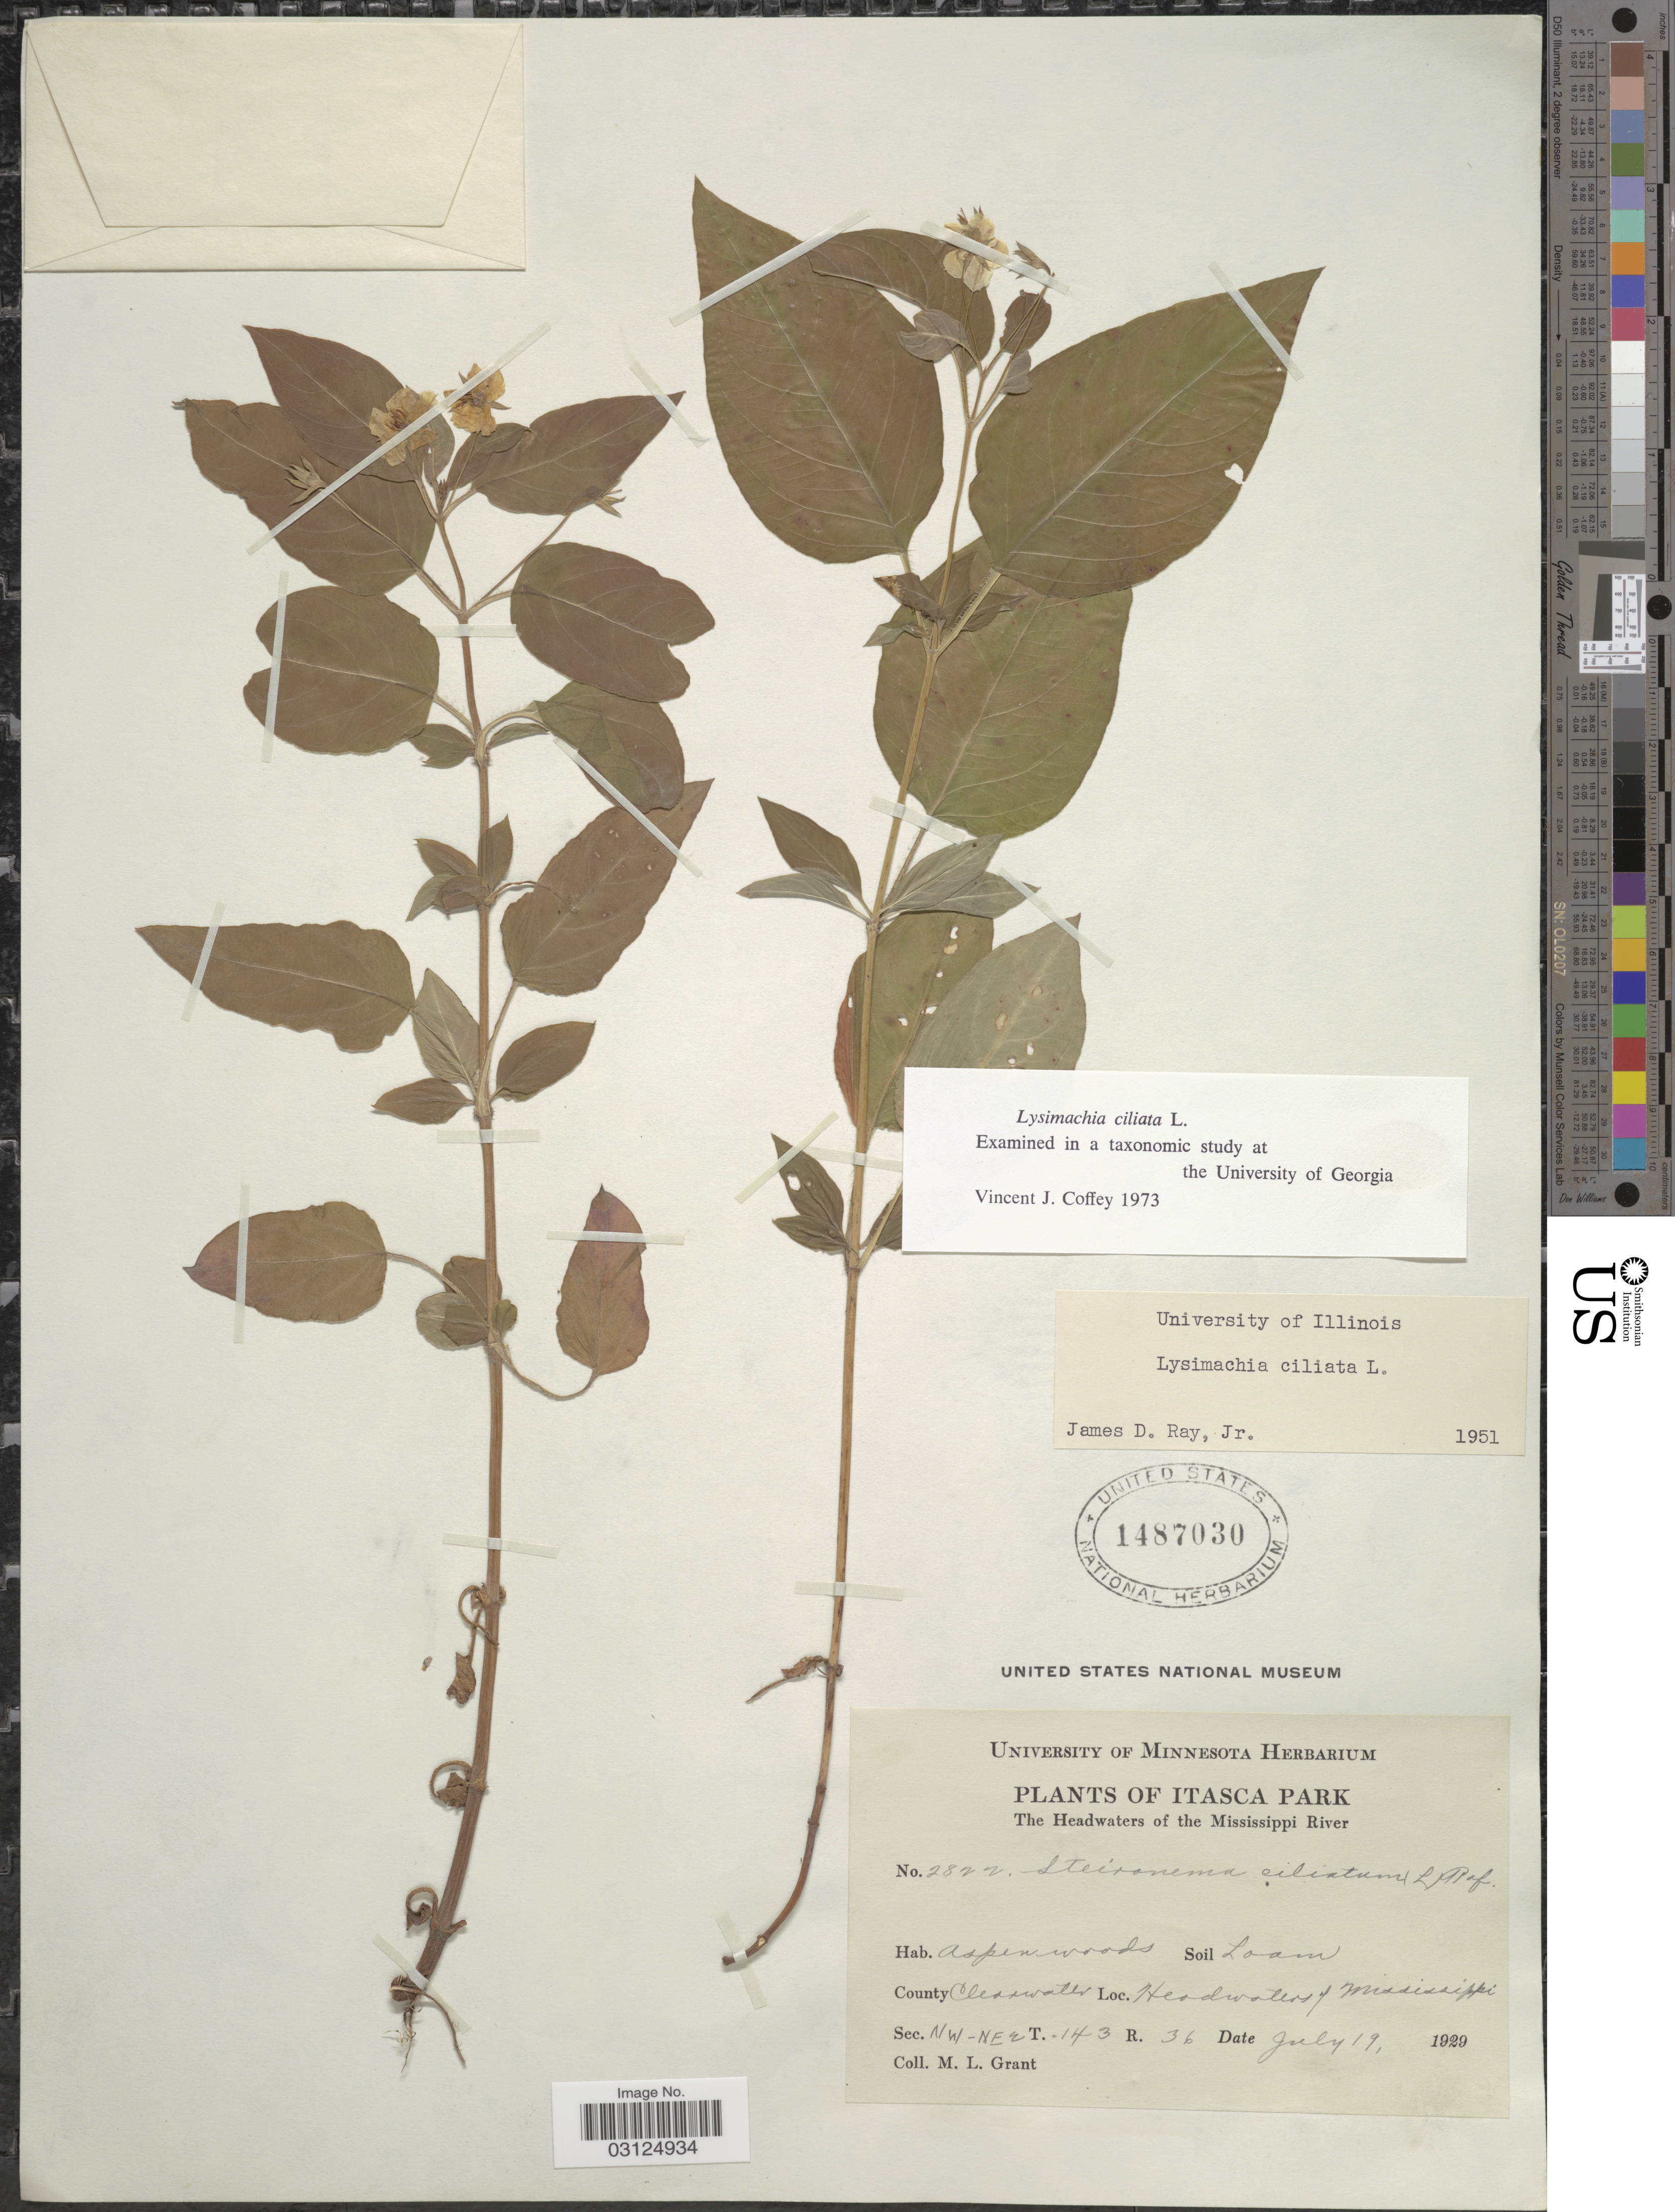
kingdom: Plantae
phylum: Tracheophyta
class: Magnoliopsida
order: Ericales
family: Primulaceae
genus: Lysimachia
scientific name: Lysimachia ciliata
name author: L.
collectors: M. L. Grant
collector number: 2822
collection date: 1929-07-19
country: United States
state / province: Minnesota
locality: Itasca Park. The Headwaters of the Mississippi River. County Clearwater. Sec. NW-NEW T.143 R. 36.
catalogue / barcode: US 1487030